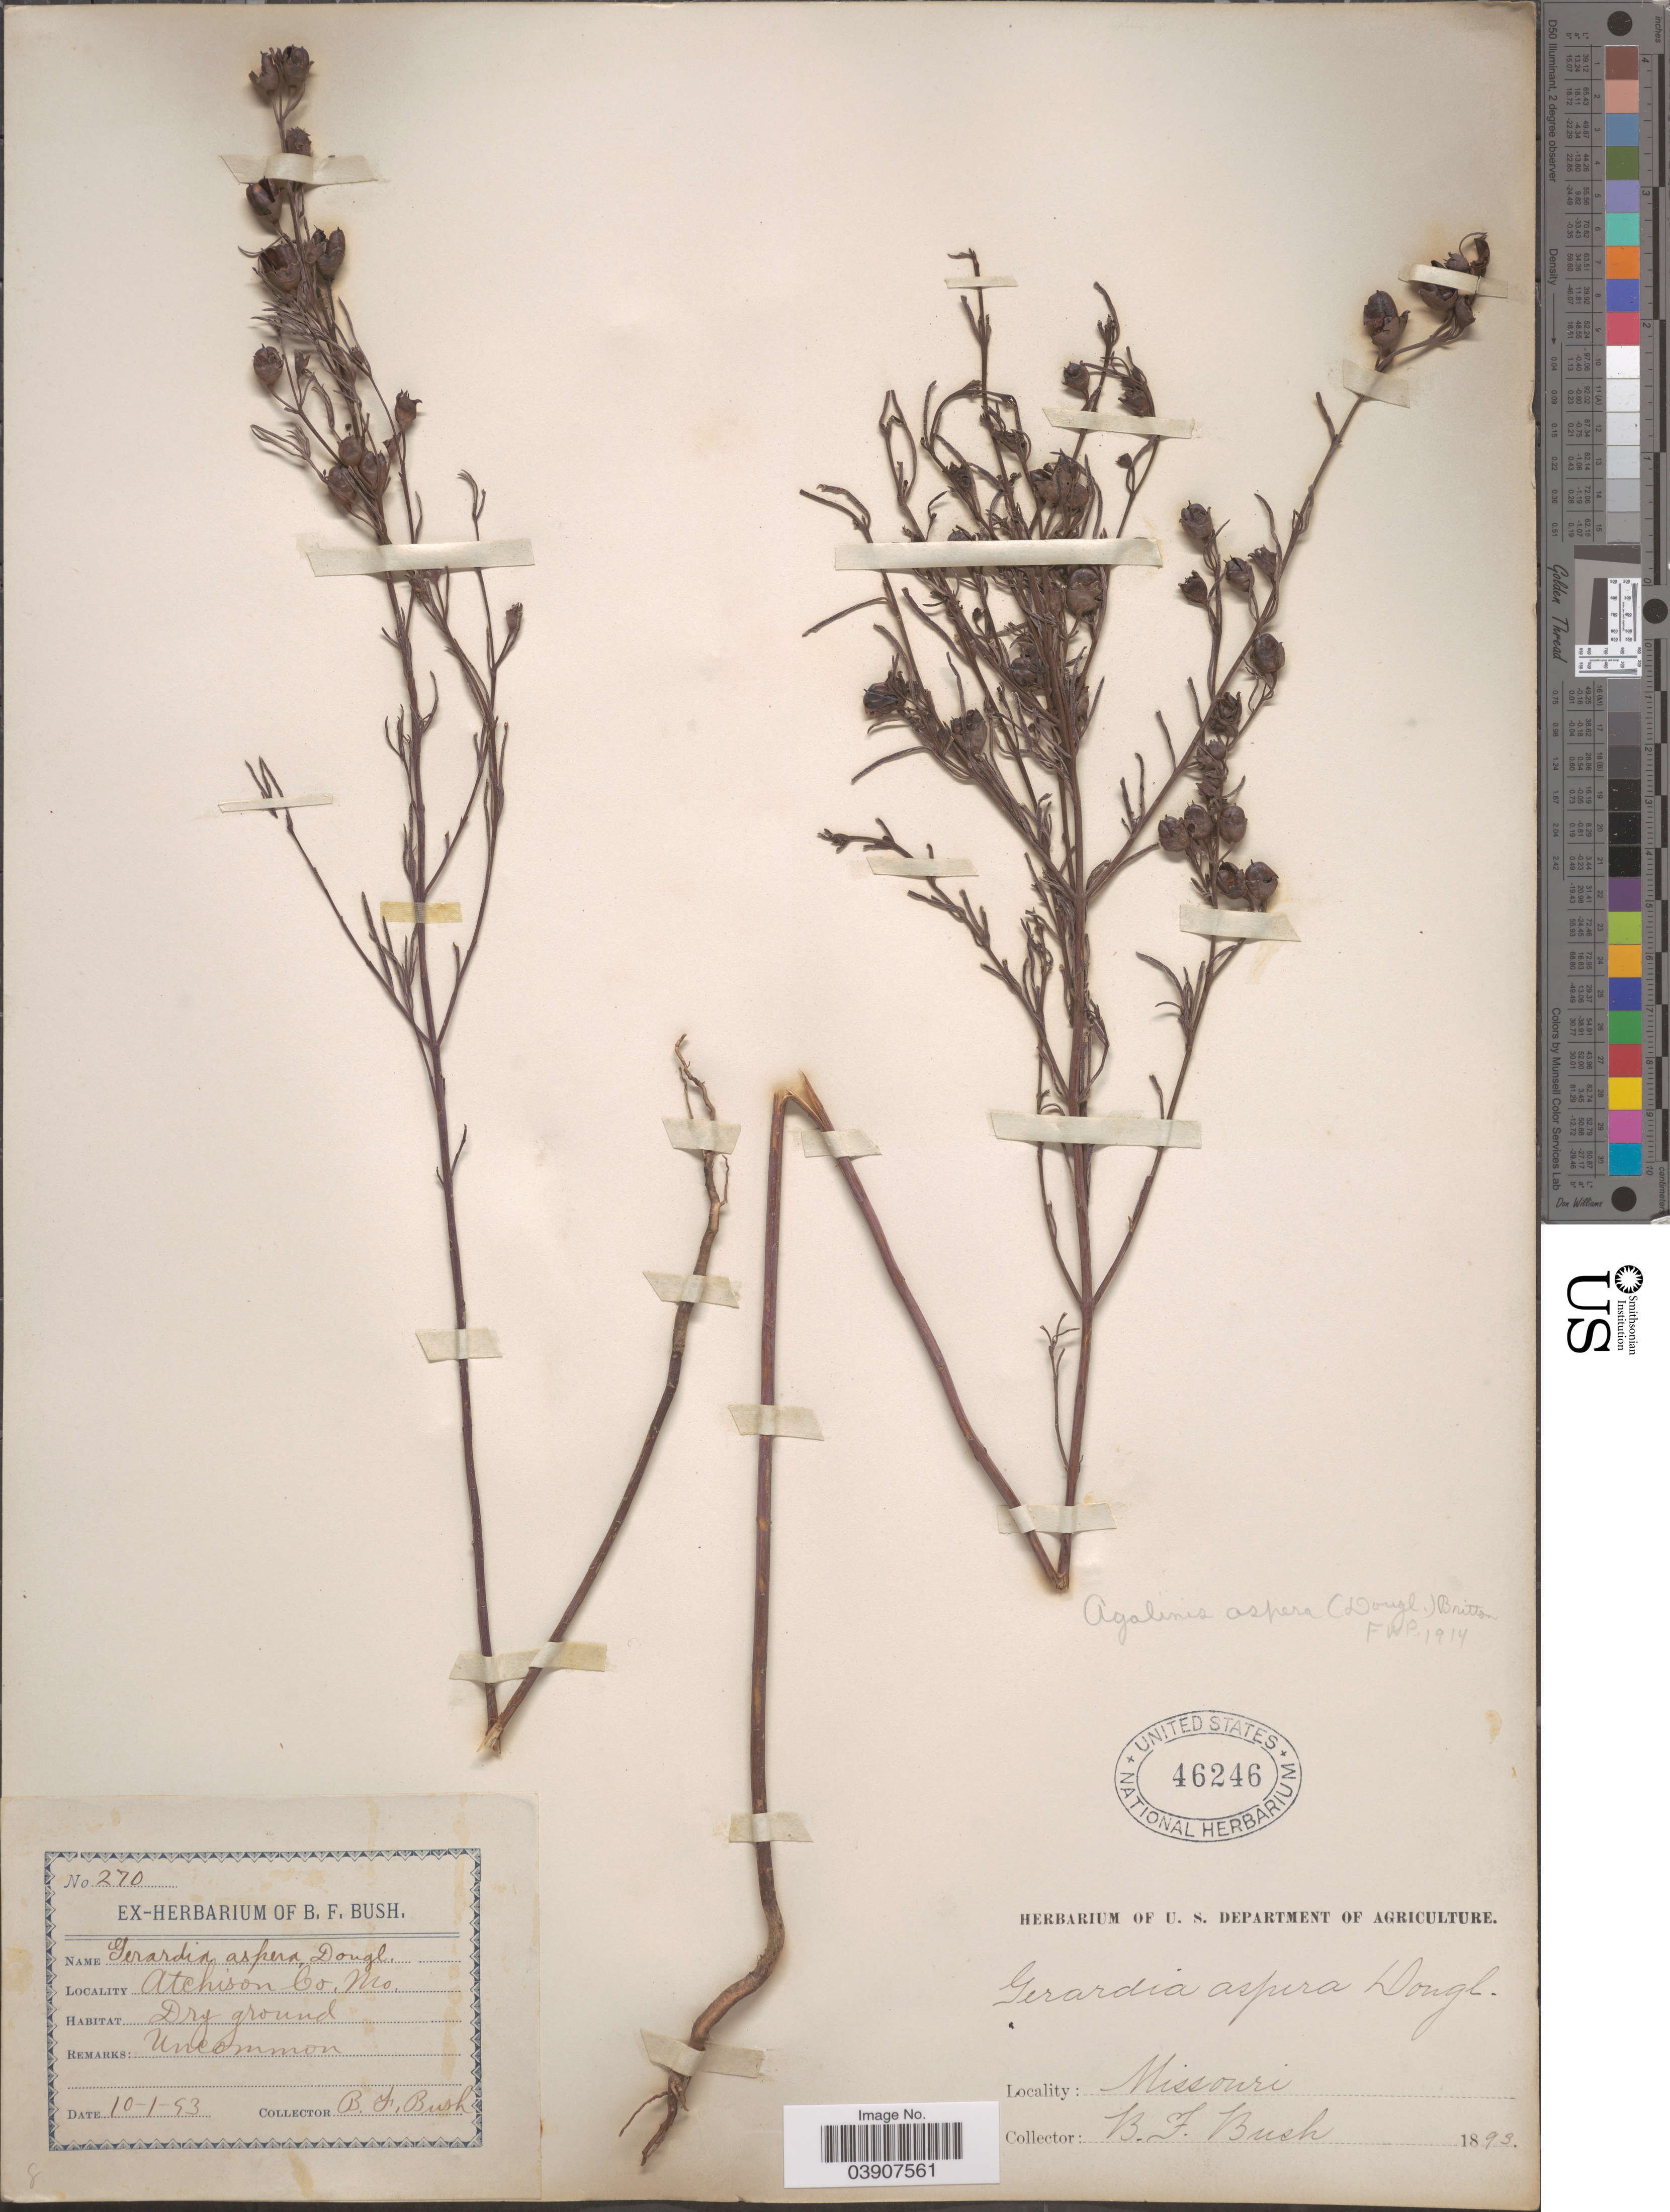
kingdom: Plantae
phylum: Tracheophyta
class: Magnoliopsida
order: Lamiales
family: Orobanchaceae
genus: Agalinis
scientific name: Agalinis aspera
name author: (Douglas ex Benth.) Britton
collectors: B. F. Bush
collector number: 270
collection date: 1893-10-01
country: United States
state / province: Missouri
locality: Atchison Co.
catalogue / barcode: US 46246